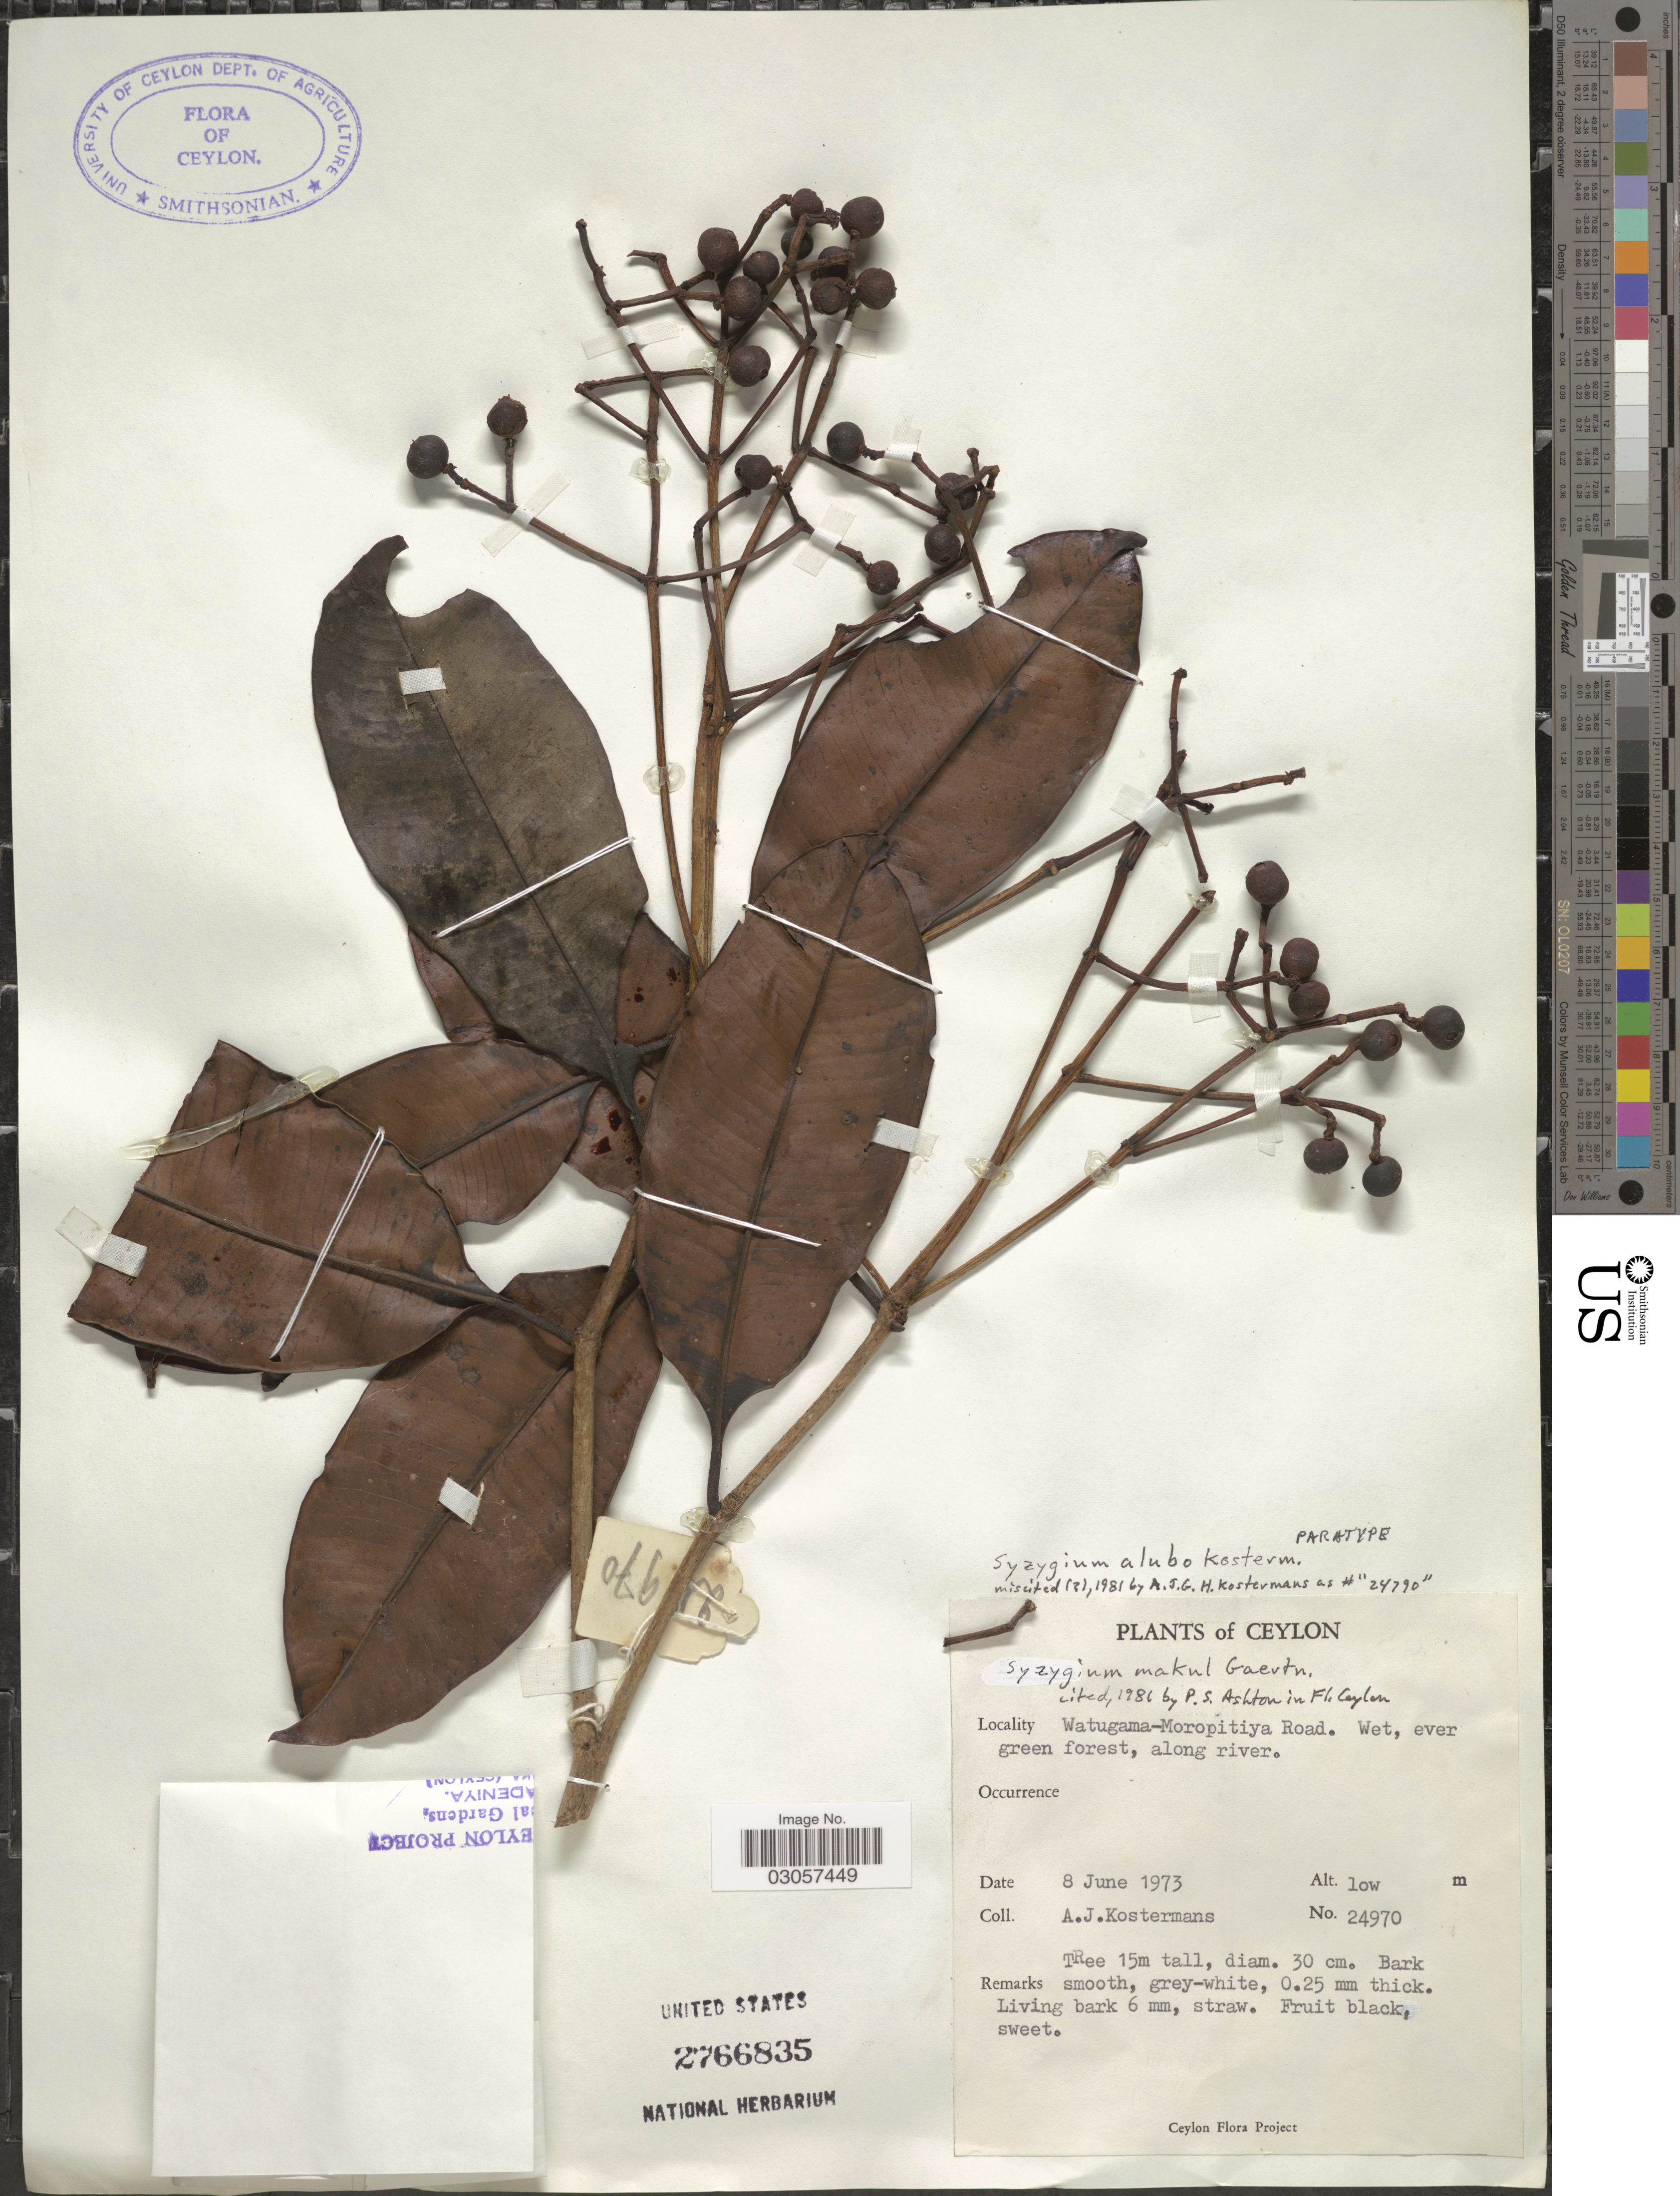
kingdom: Plantae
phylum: Tracheophyta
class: Magnoliopsida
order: Myrtales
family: Myrtaceae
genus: Syzygium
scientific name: Syzygium alubo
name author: Kosterm.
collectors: A. J. G. Kostermans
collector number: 24970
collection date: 1973-06-08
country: Sri Lanka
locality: Ceylon, Watugama-Moropitiya Road. Wet, ever green forest, along river.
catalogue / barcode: US 2766835